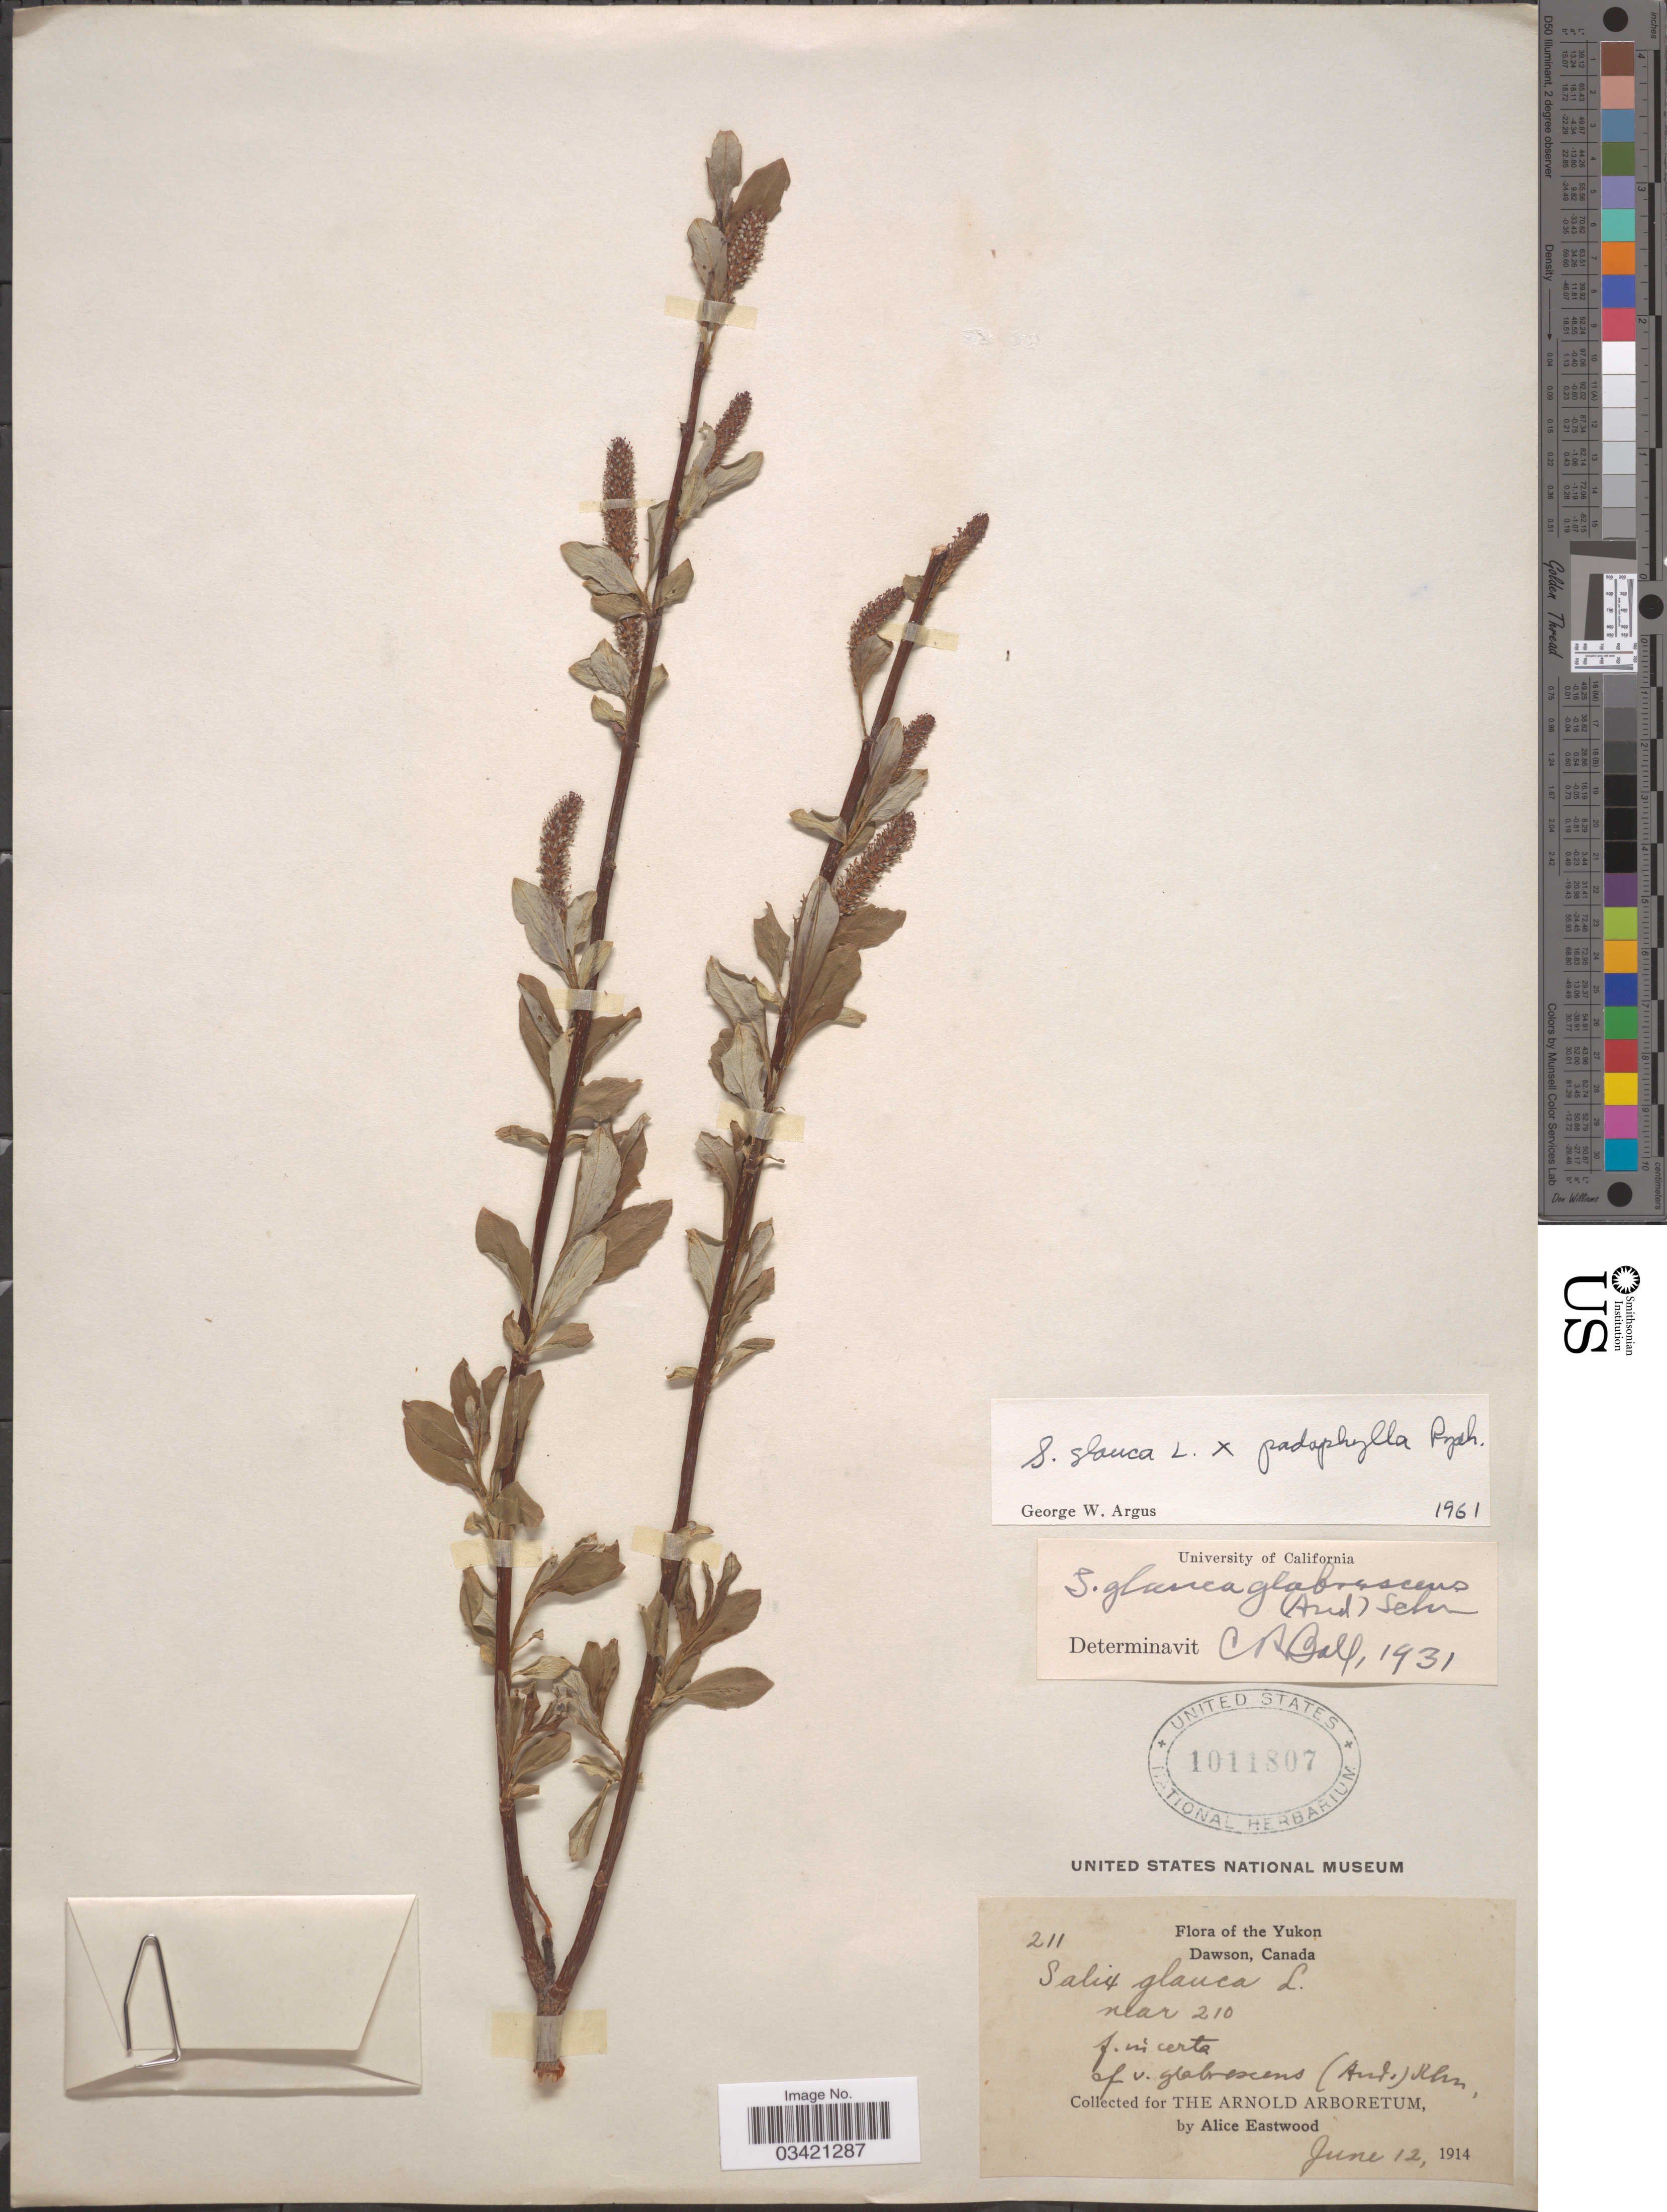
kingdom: Plantae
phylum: Tracheophyta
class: Magnoliopsida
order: Malpighiales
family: Salicaceae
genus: Salix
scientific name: Salix glauca x S. podophylla Andersson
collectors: A. Eastwood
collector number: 211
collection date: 1914-06-12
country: Canada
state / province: Yukon Territory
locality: Yukon. Dawson.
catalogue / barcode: US 1011807